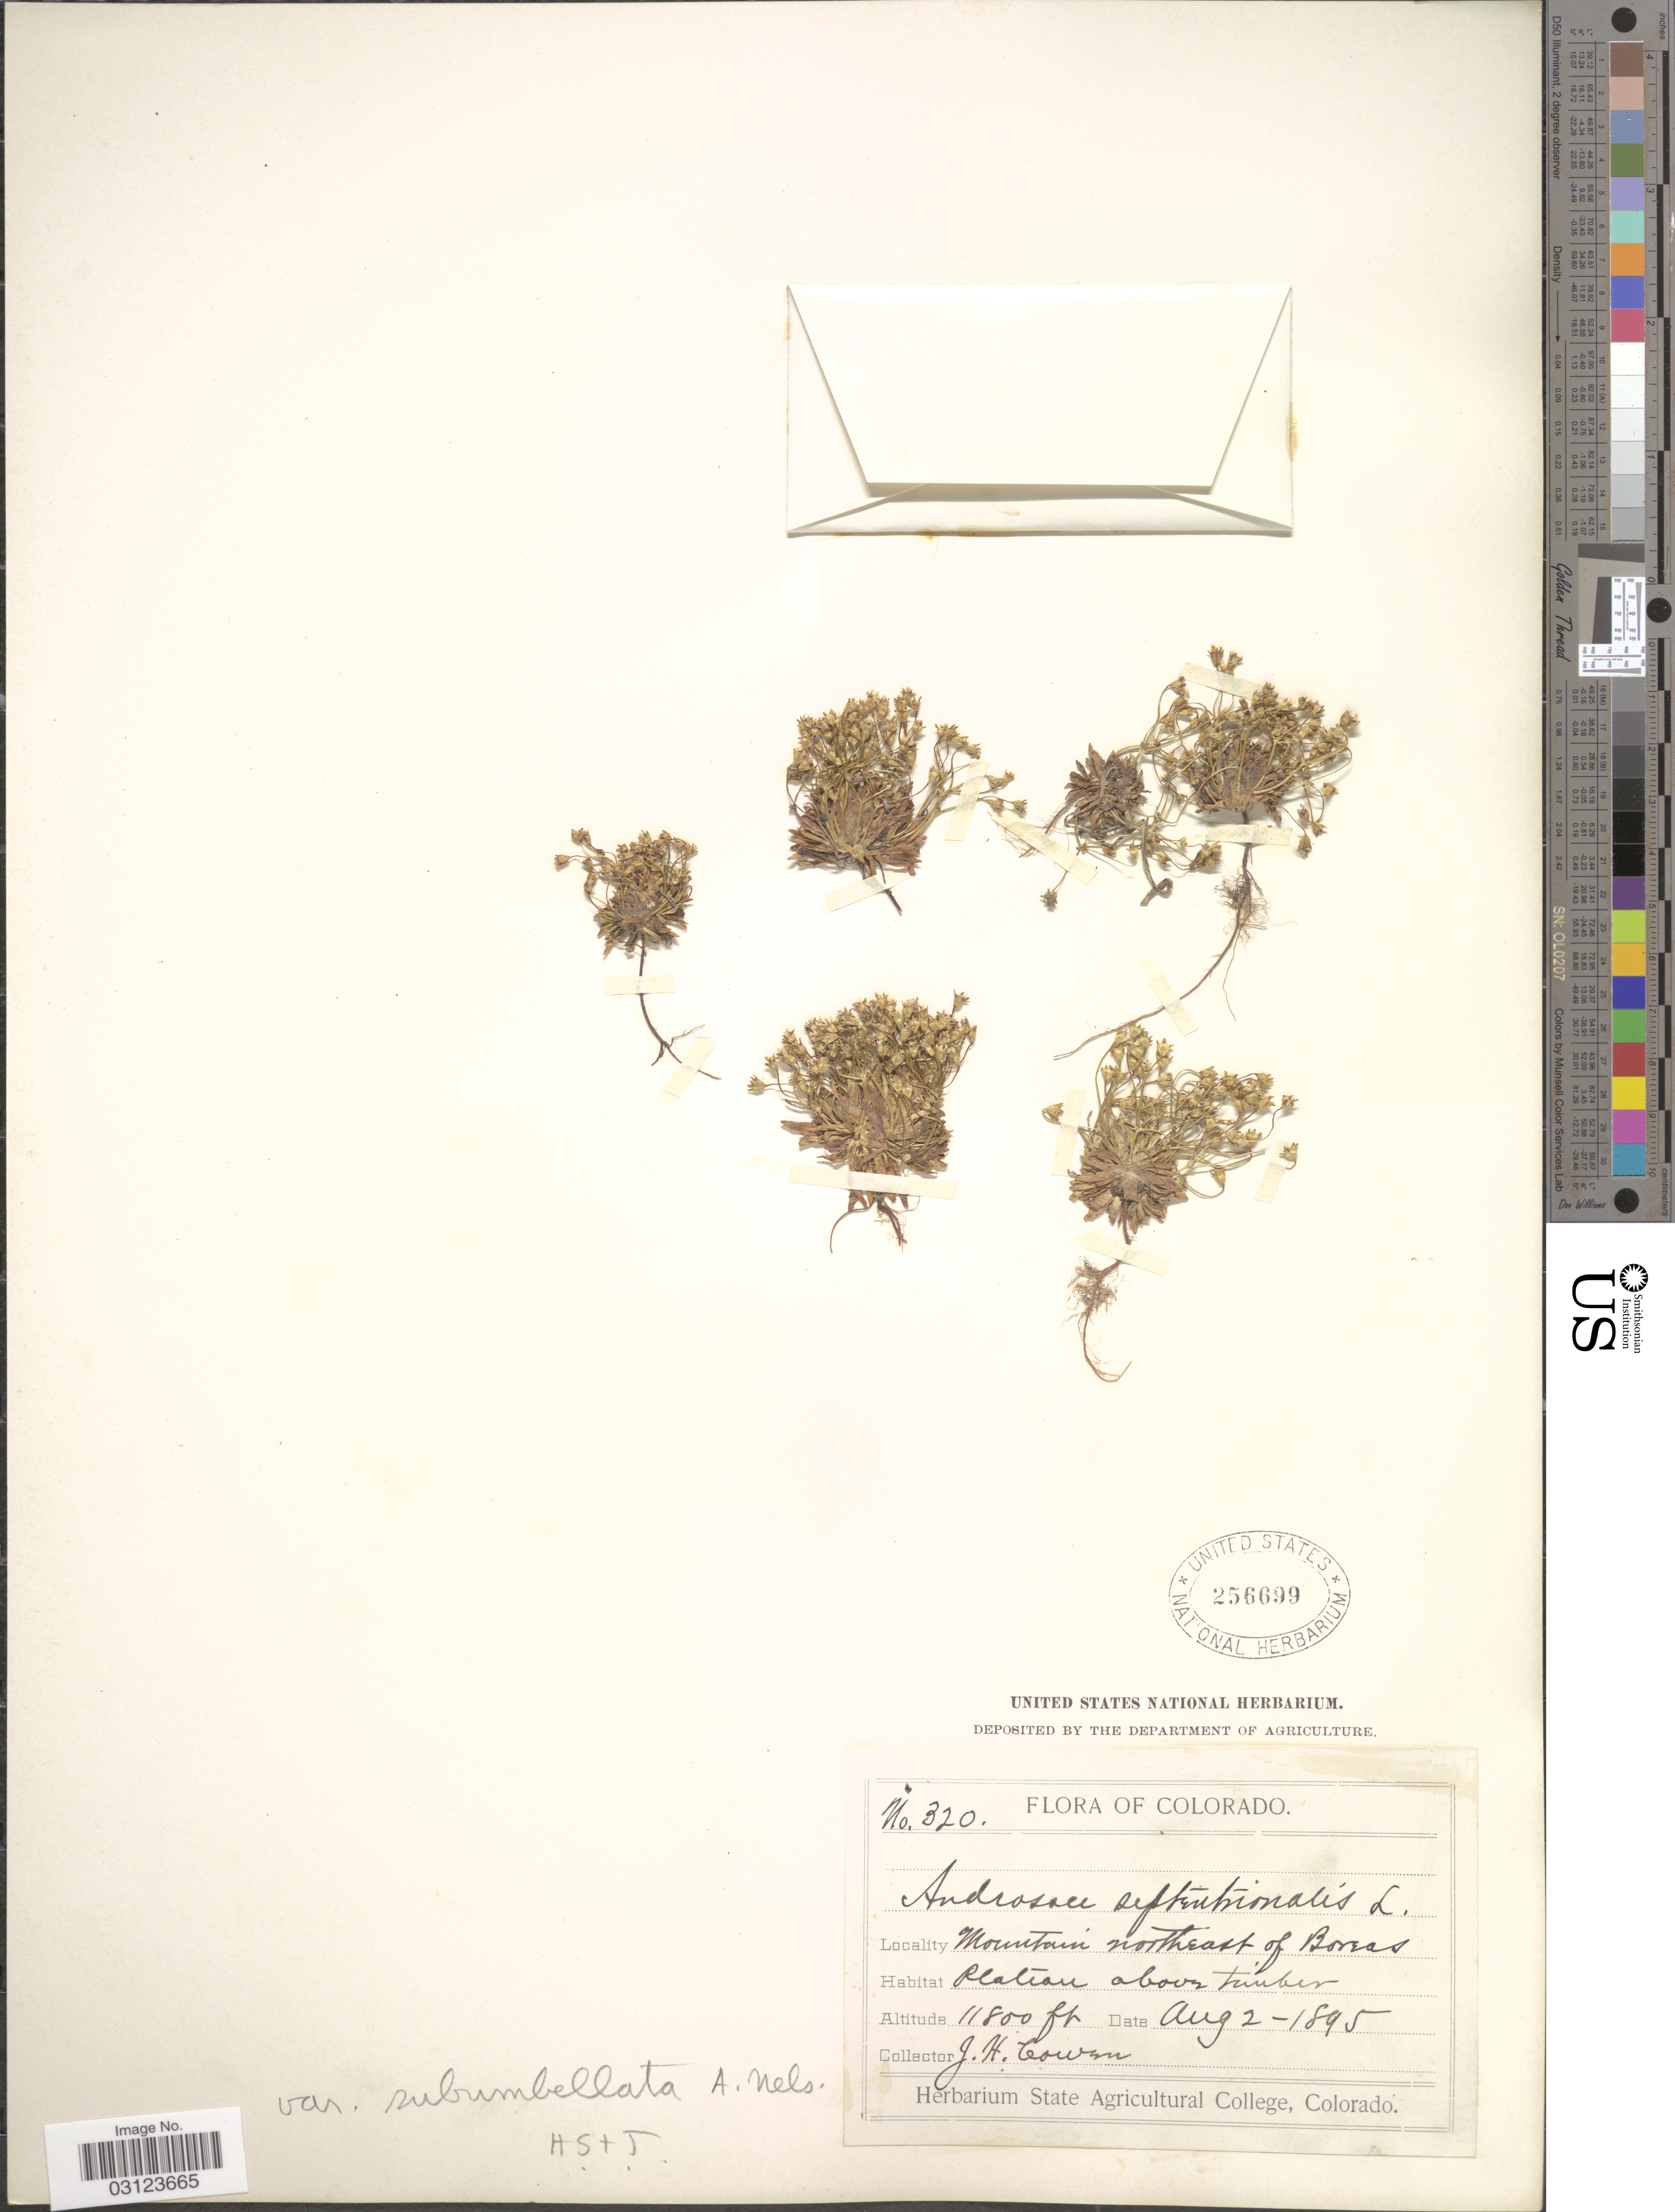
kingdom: Plantae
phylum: Tracheophyta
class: Magnoliopsida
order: Ericales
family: Primulaceae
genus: Androsace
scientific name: Androsace septentrionalis subsp. subumbellata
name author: (A. Nelson) G.T. Robbins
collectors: J. H. Cowen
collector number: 320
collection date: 1895-08-02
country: United States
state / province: Colorado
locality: Mountain northeast of Boreas.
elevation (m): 3597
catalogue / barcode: US 256699